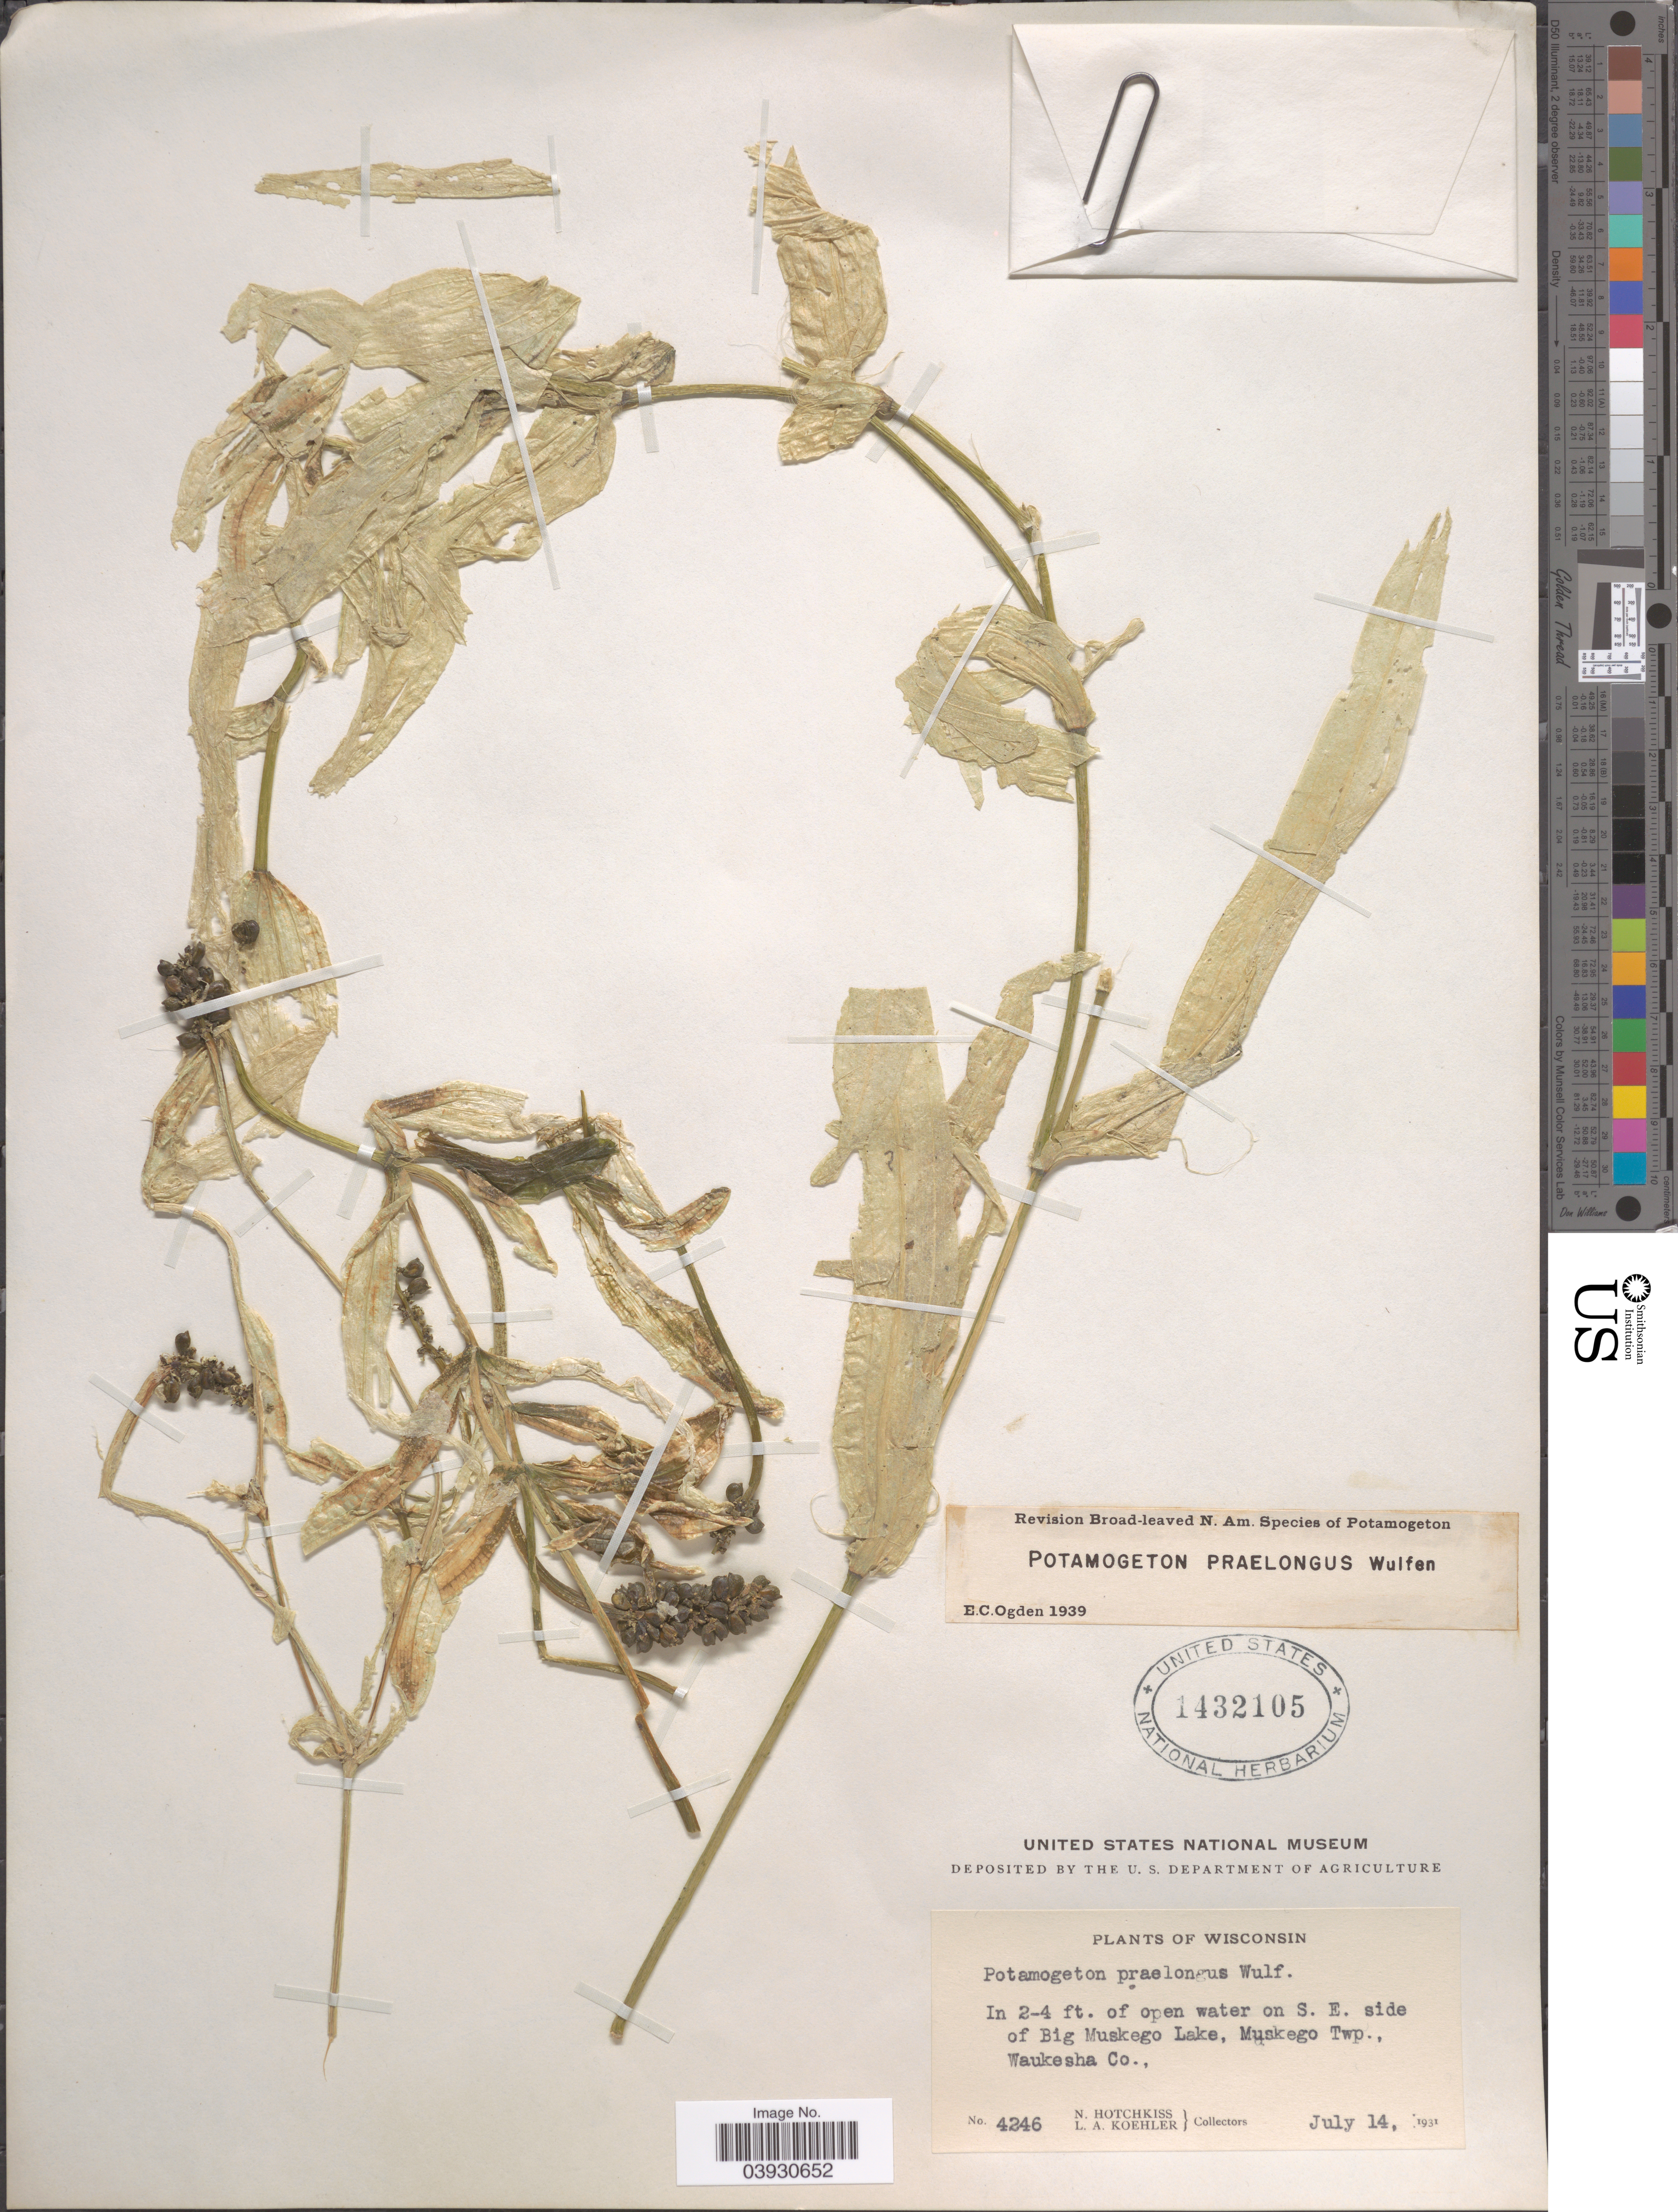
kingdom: Plantae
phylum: Tracheophyta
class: Liliopsida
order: Alismatales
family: Potamogetonaceae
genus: Potamogeton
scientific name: Potamogeton praelongus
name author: Wulfen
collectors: N. Hotchkiss & L. Koehler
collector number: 4246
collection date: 1931-07-14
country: United States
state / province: Wisconsin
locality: Open water on S.E. side of Big Lake, Muskego Twp., Waukesha Co.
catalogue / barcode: US 1432105